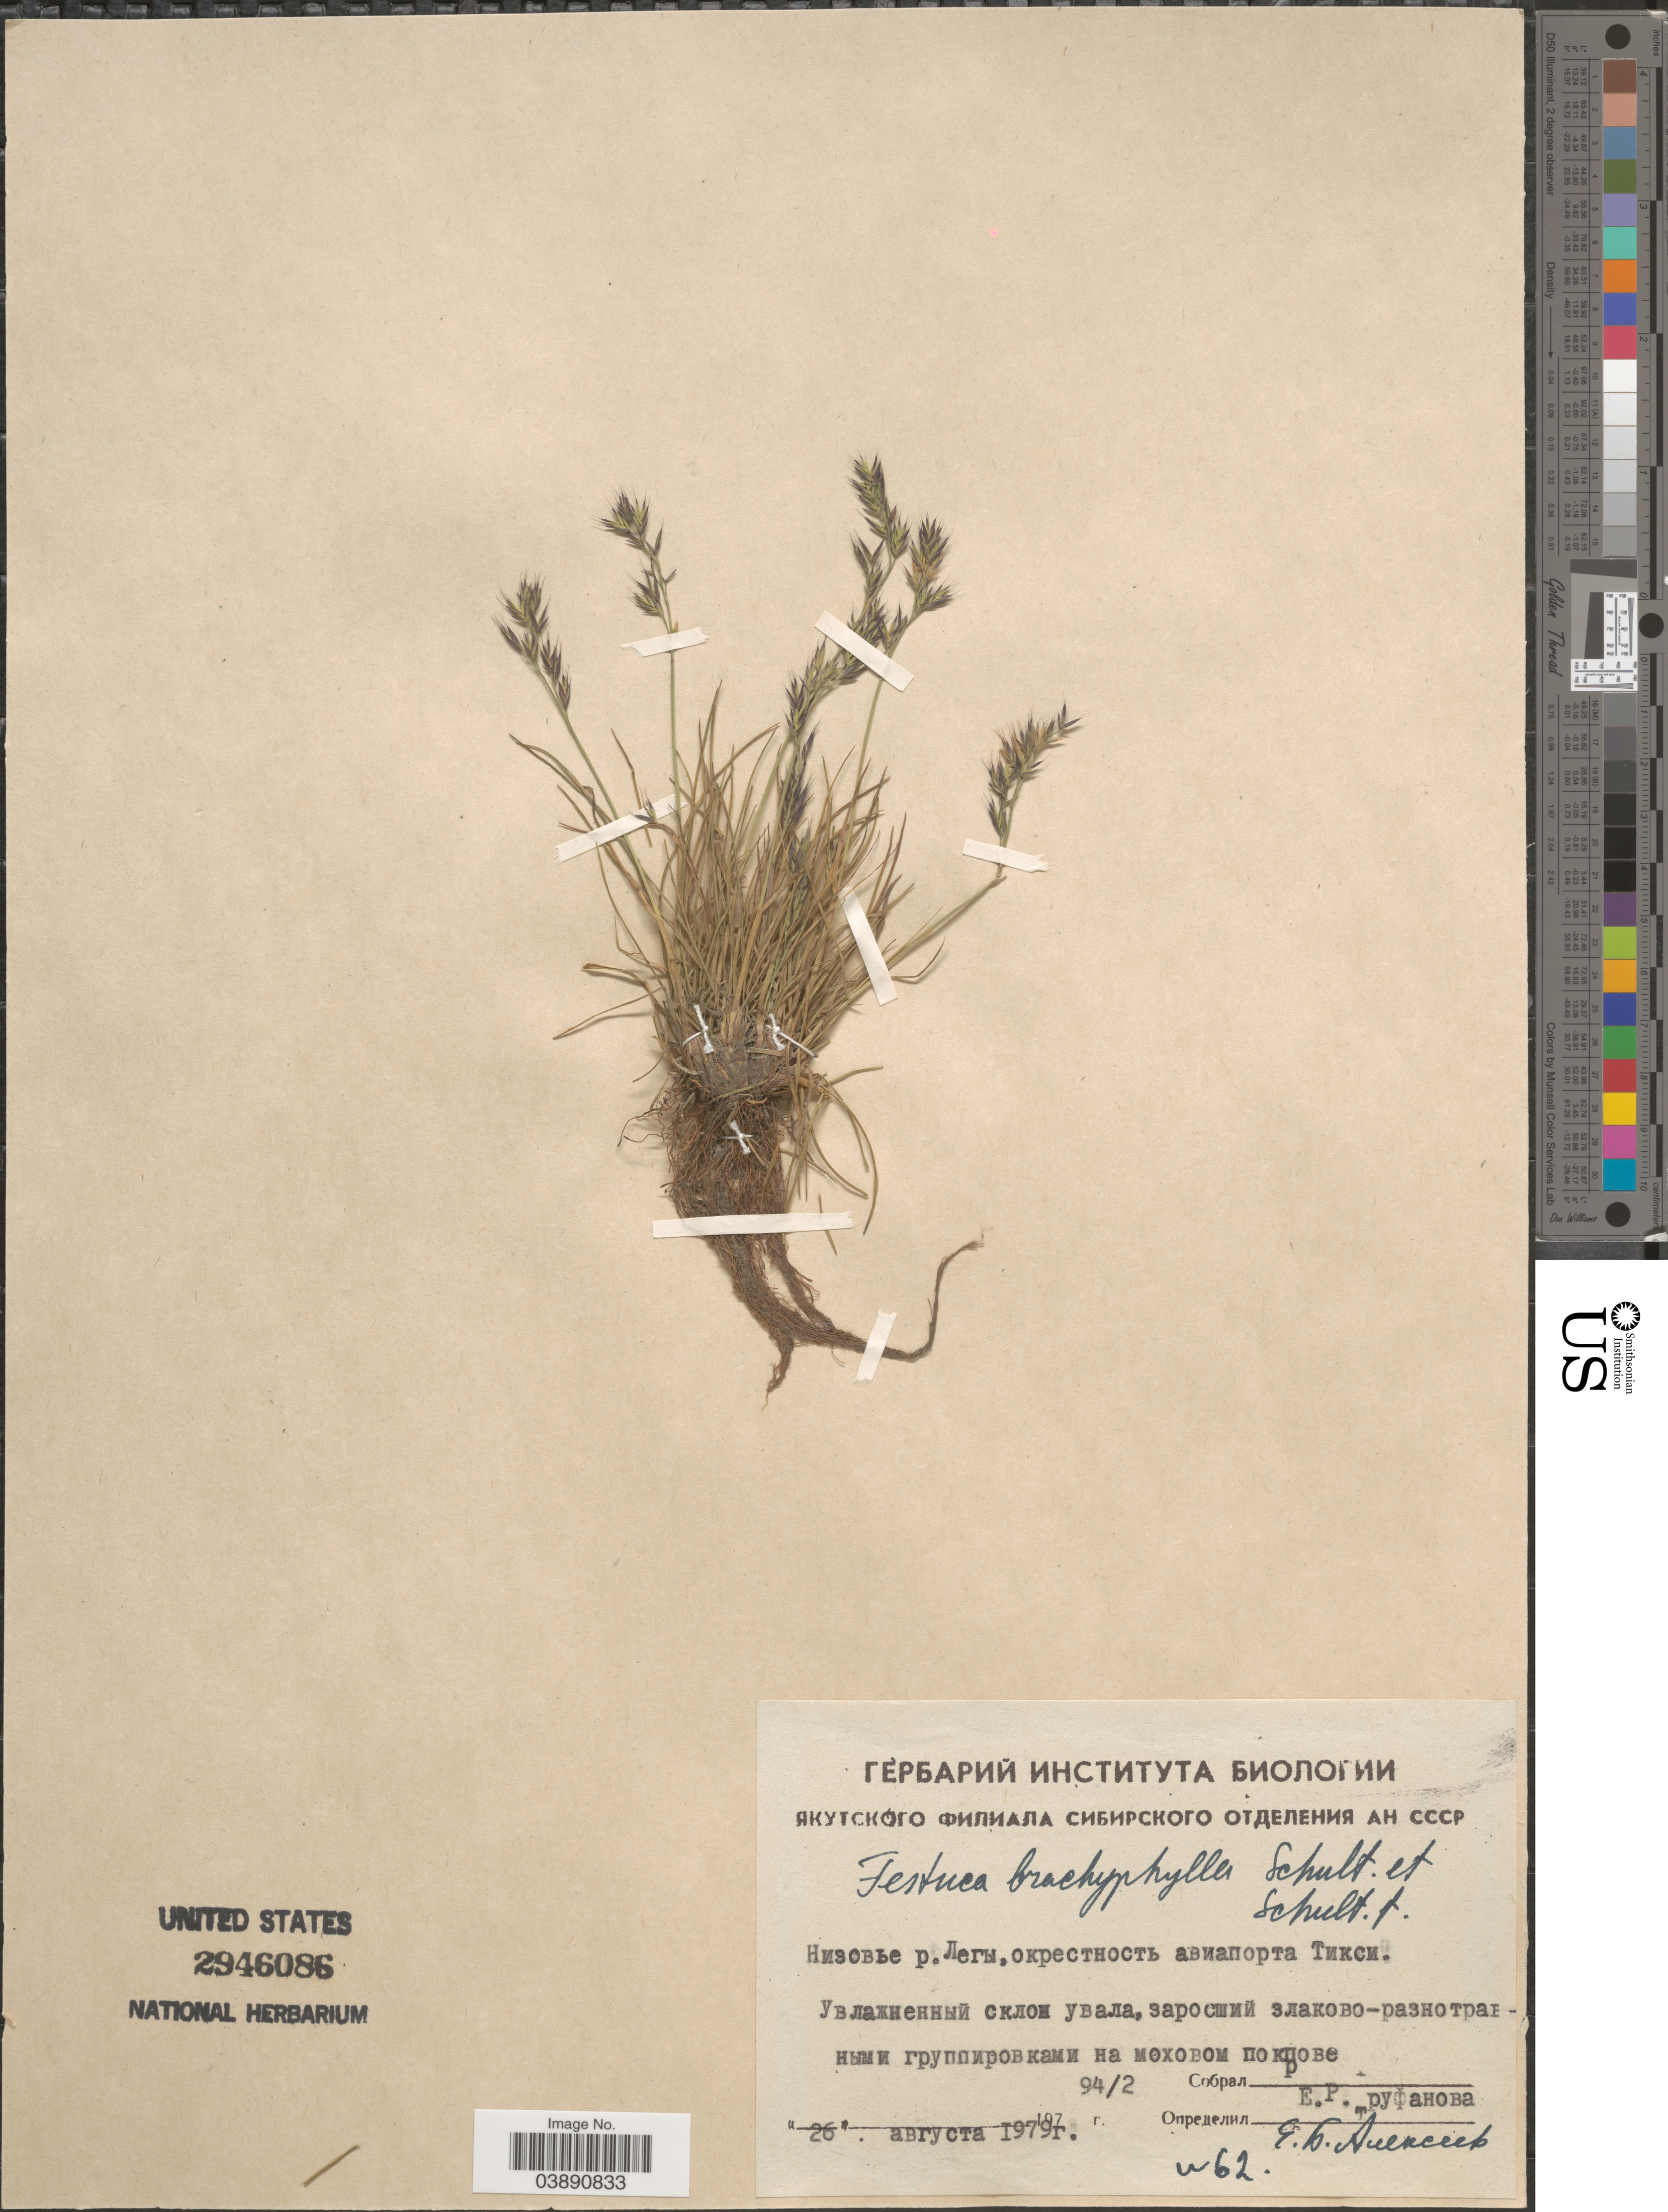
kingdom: Plantae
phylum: Tracheophyta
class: Liliopsida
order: Poales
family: Poaceae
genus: Festuca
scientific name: Festuca brachyphylla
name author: Schult. & Schult. f.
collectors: E. Trufanova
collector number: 94/2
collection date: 1979-08-26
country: Russian Federation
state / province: Sakha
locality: River Lena, vicinity Tiksi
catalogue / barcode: US 2946086